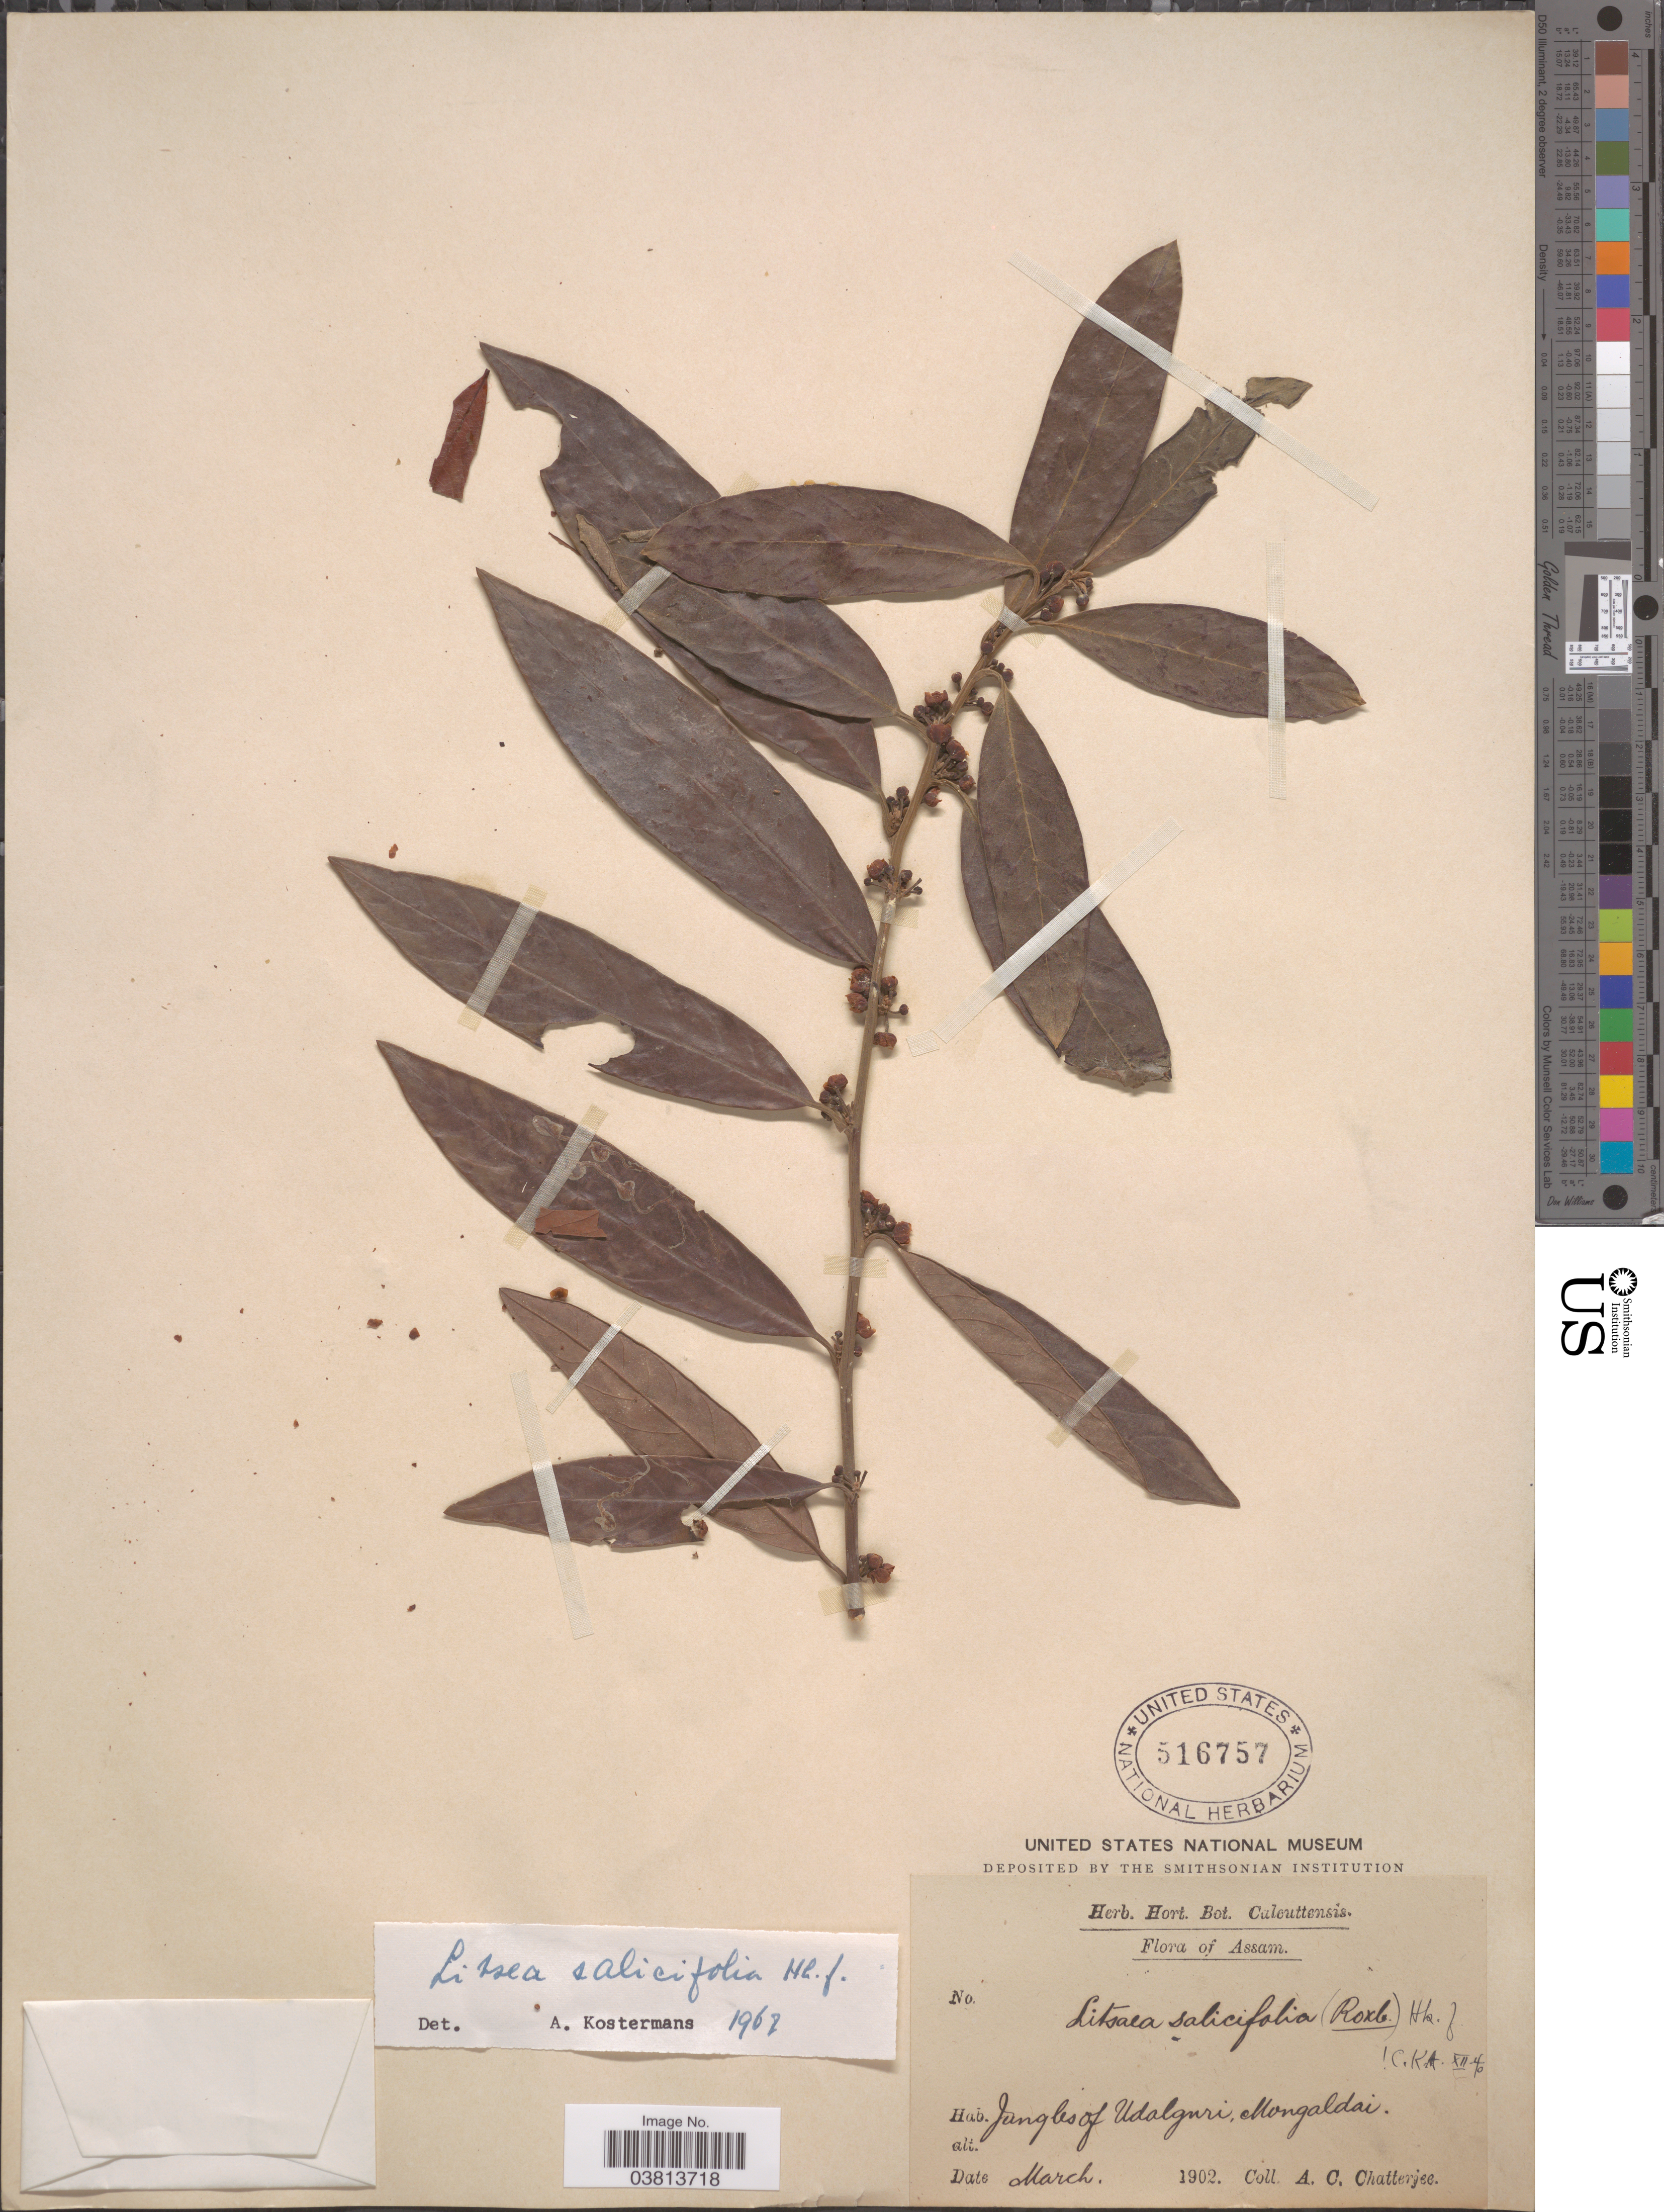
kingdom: Plantae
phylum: Tracheophyta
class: Magnoliopsida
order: Laurales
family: Lauraceae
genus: Litsea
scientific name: Litsea salicifolia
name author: Hook. f.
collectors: A. Chatterjee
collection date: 1902-03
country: India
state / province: Assam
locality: Jungles of Udalguri. Mongaldai.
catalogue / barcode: US 516757